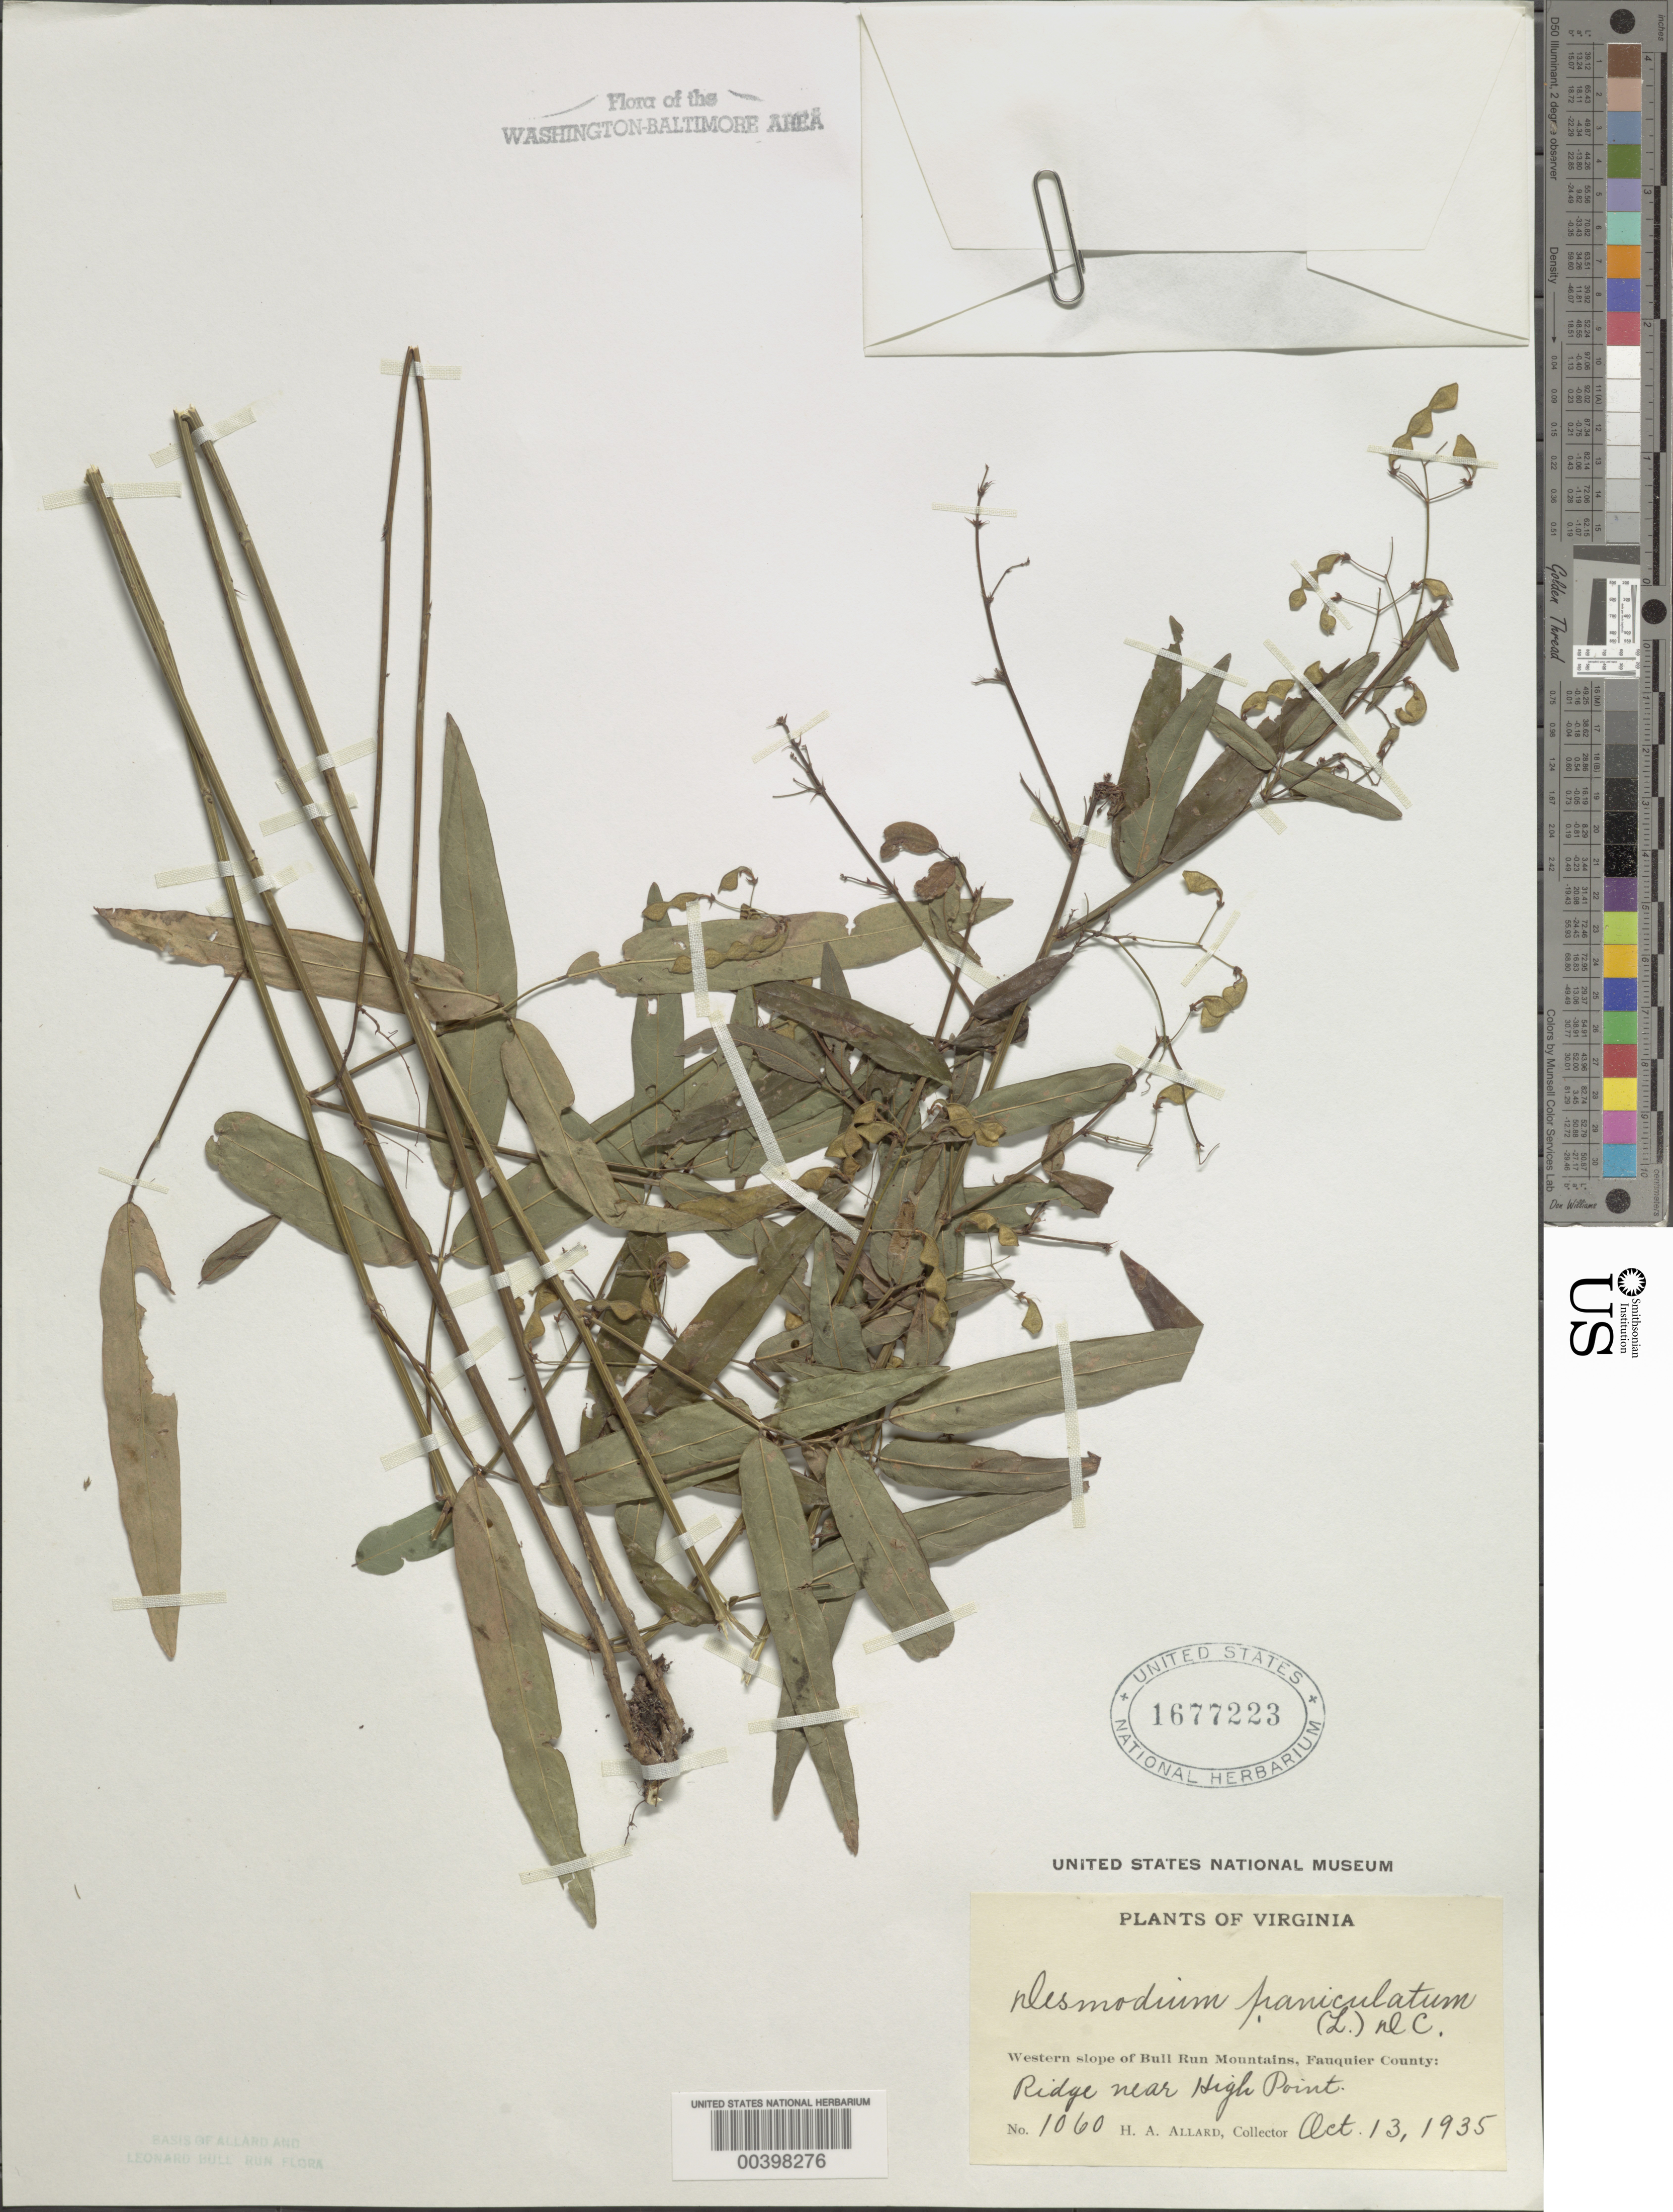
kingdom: Plantae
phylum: Tracheophyta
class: Magnoliopsida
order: Fabales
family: Fabaceae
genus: Desmodium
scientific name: Desmodium paniculatum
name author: (L.) DC.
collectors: H. A. Allard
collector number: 1060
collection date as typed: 13 Oct 1935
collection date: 1935-10-13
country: United States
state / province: Virginia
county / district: Fauquier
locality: Near High Point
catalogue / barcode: US 1677223